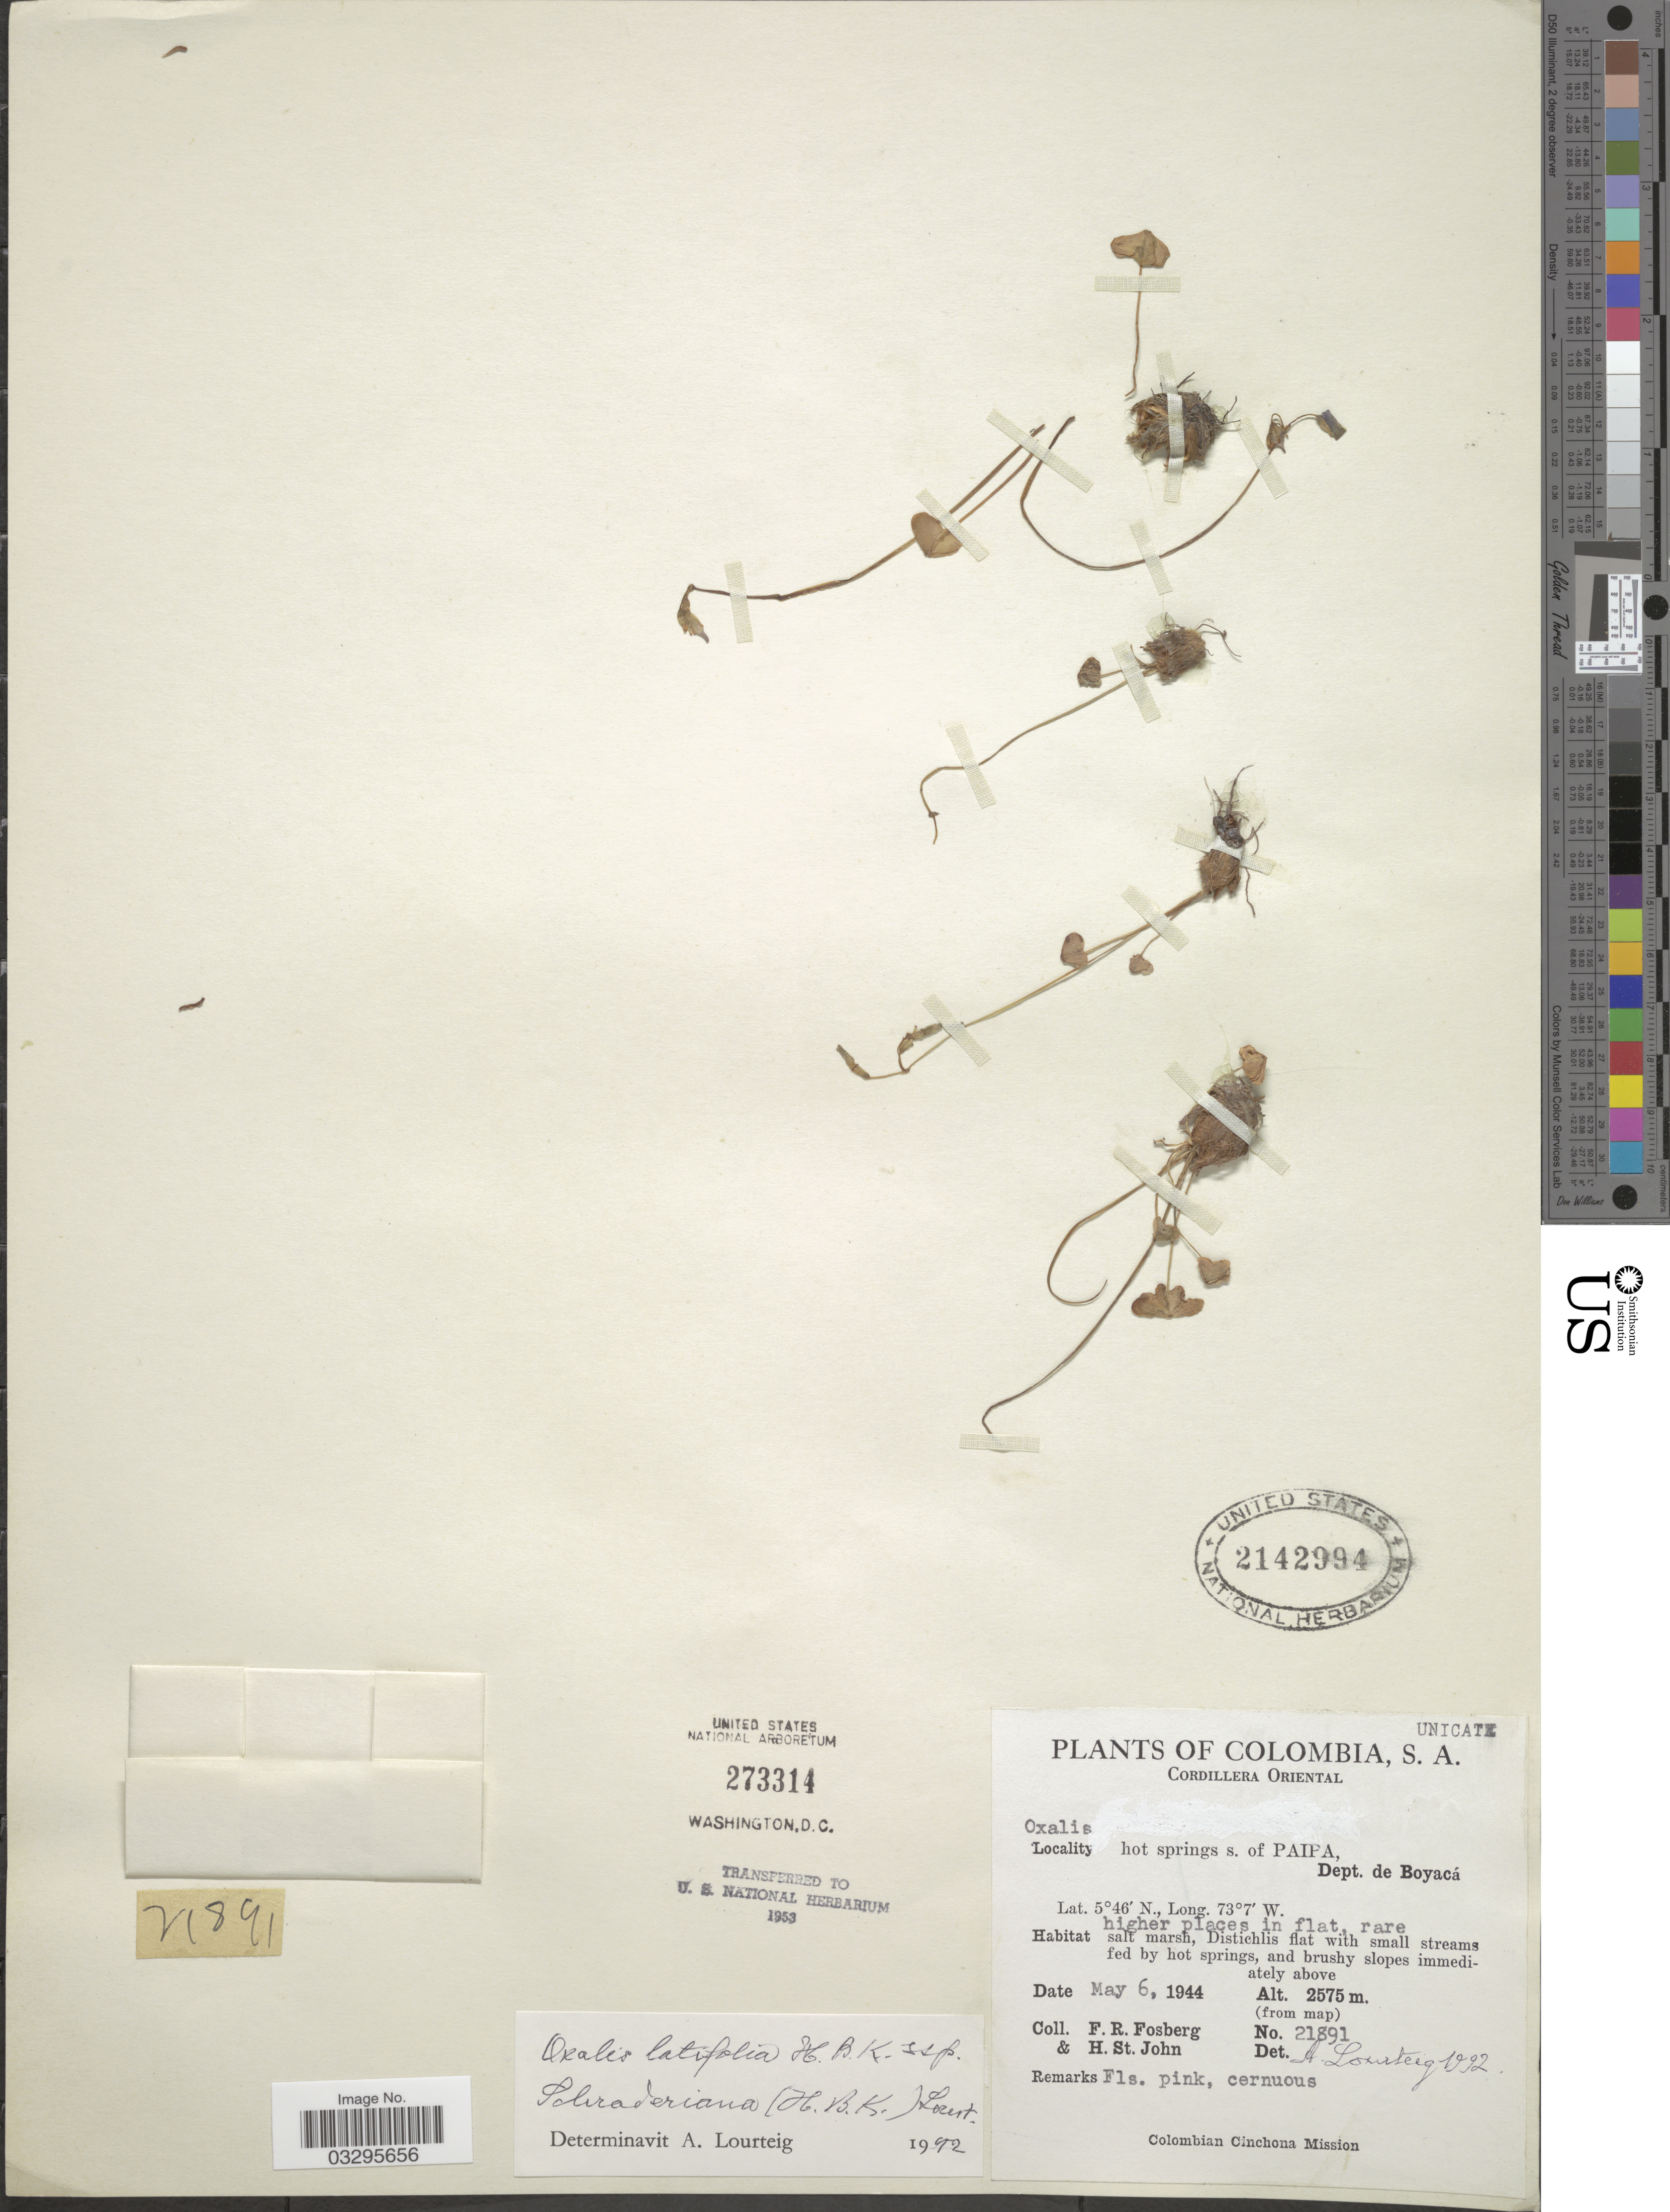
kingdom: Plantae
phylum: Tracheophyta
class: Magnoliopsida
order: Oxalidales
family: Oxalidaceae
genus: Oxalis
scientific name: Oxalis latifolia subsp. schraderiana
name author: (Kunth) Lourteig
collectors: F. R. Fosberg & H. St. John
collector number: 21891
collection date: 1944-05-06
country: Colombia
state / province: Boyacá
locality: Cordillera Oriental, hot springs s. of Paipa, Dept. de Boyacá.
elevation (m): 2575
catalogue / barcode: US 2142994